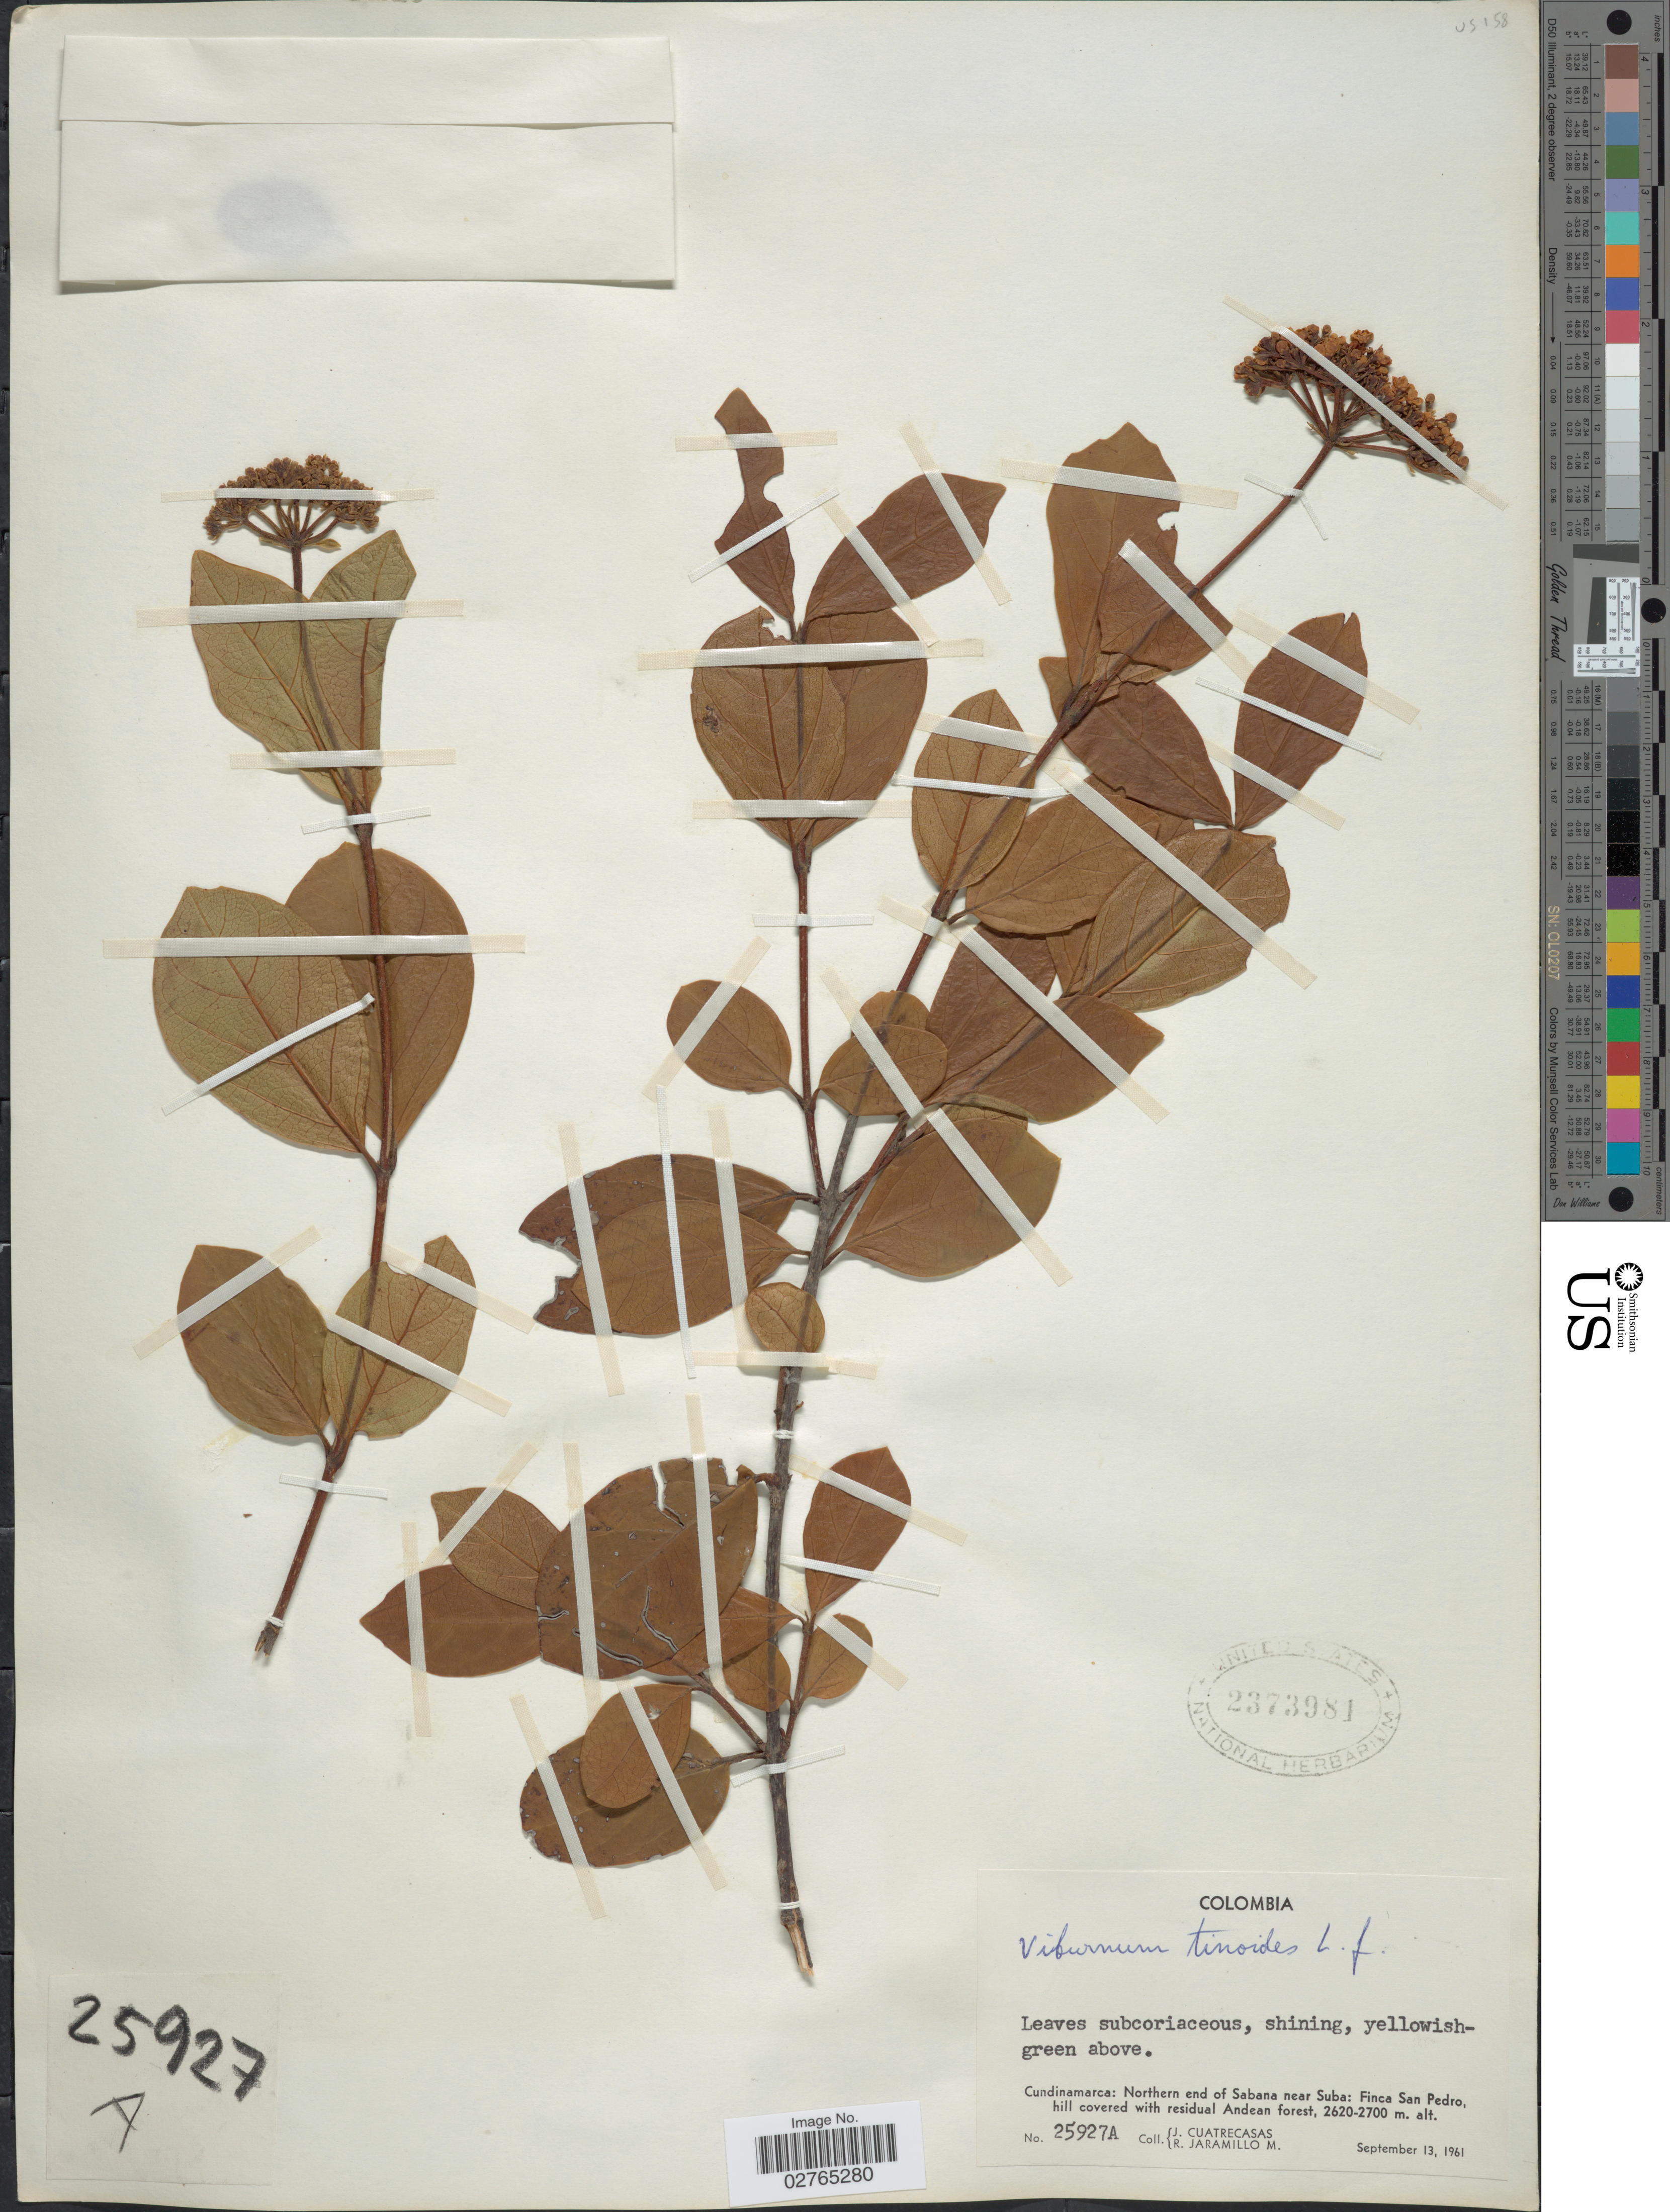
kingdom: Plantae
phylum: Tracheophyta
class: Magnoliopsida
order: Dipsacales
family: Viburnaceae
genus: Viburnum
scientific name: Viburnum tinoides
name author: L. f.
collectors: J. Cuatrecasas & R. Jaramillo M.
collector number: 25927A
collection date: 1961-09-13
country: Colombia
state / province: Cundinamarca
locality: Northern end of Sabana near Suba: Finca San Pedro, hill covered with residual Andean forest.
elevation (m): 2620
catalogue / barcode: US 2373981